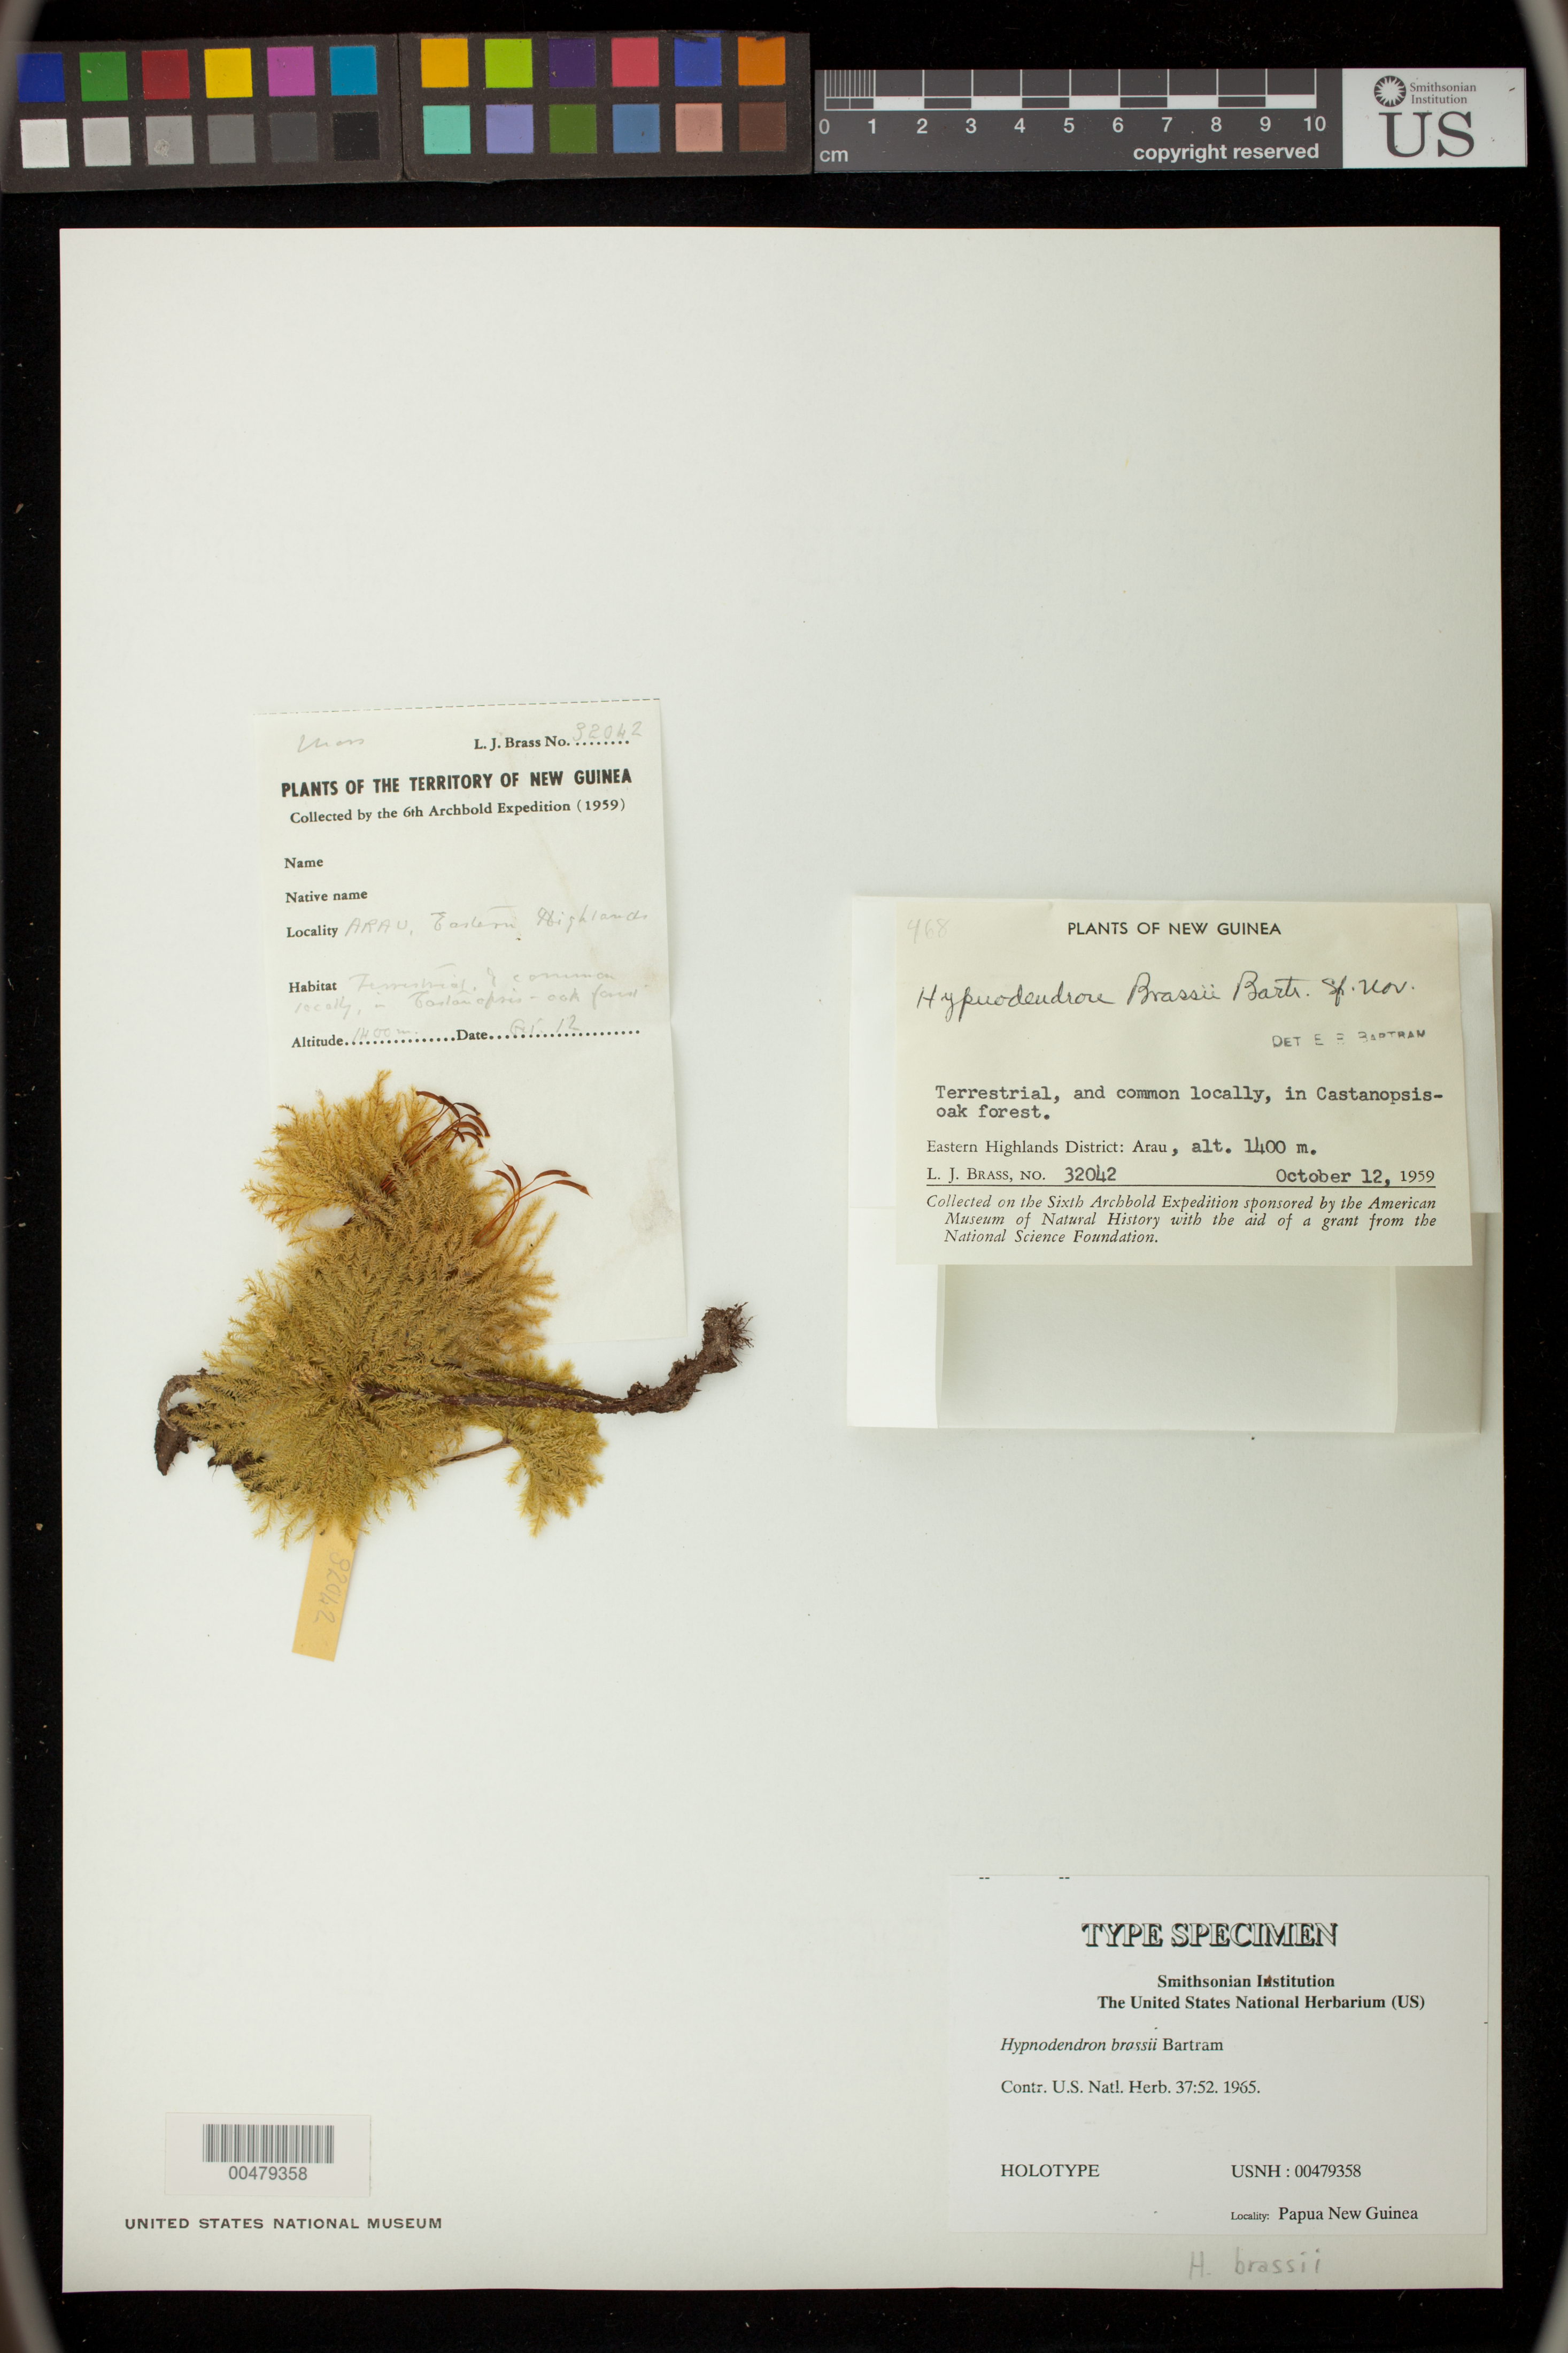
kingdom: Plantae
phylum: Bryophyta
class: Bryopsida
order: Hypnodendrales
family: Spiridentaceae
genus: Hypnodendron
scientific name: Hypnodendron brassii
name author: E.B. Bartram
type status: Holotype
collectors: L. J. Brass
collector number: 32042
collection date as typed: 12 Oct 1959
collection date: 1959-10-12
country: Papua New Guinea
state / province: Eastern Highlands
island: New Guinea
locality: Arau.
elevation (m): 1400